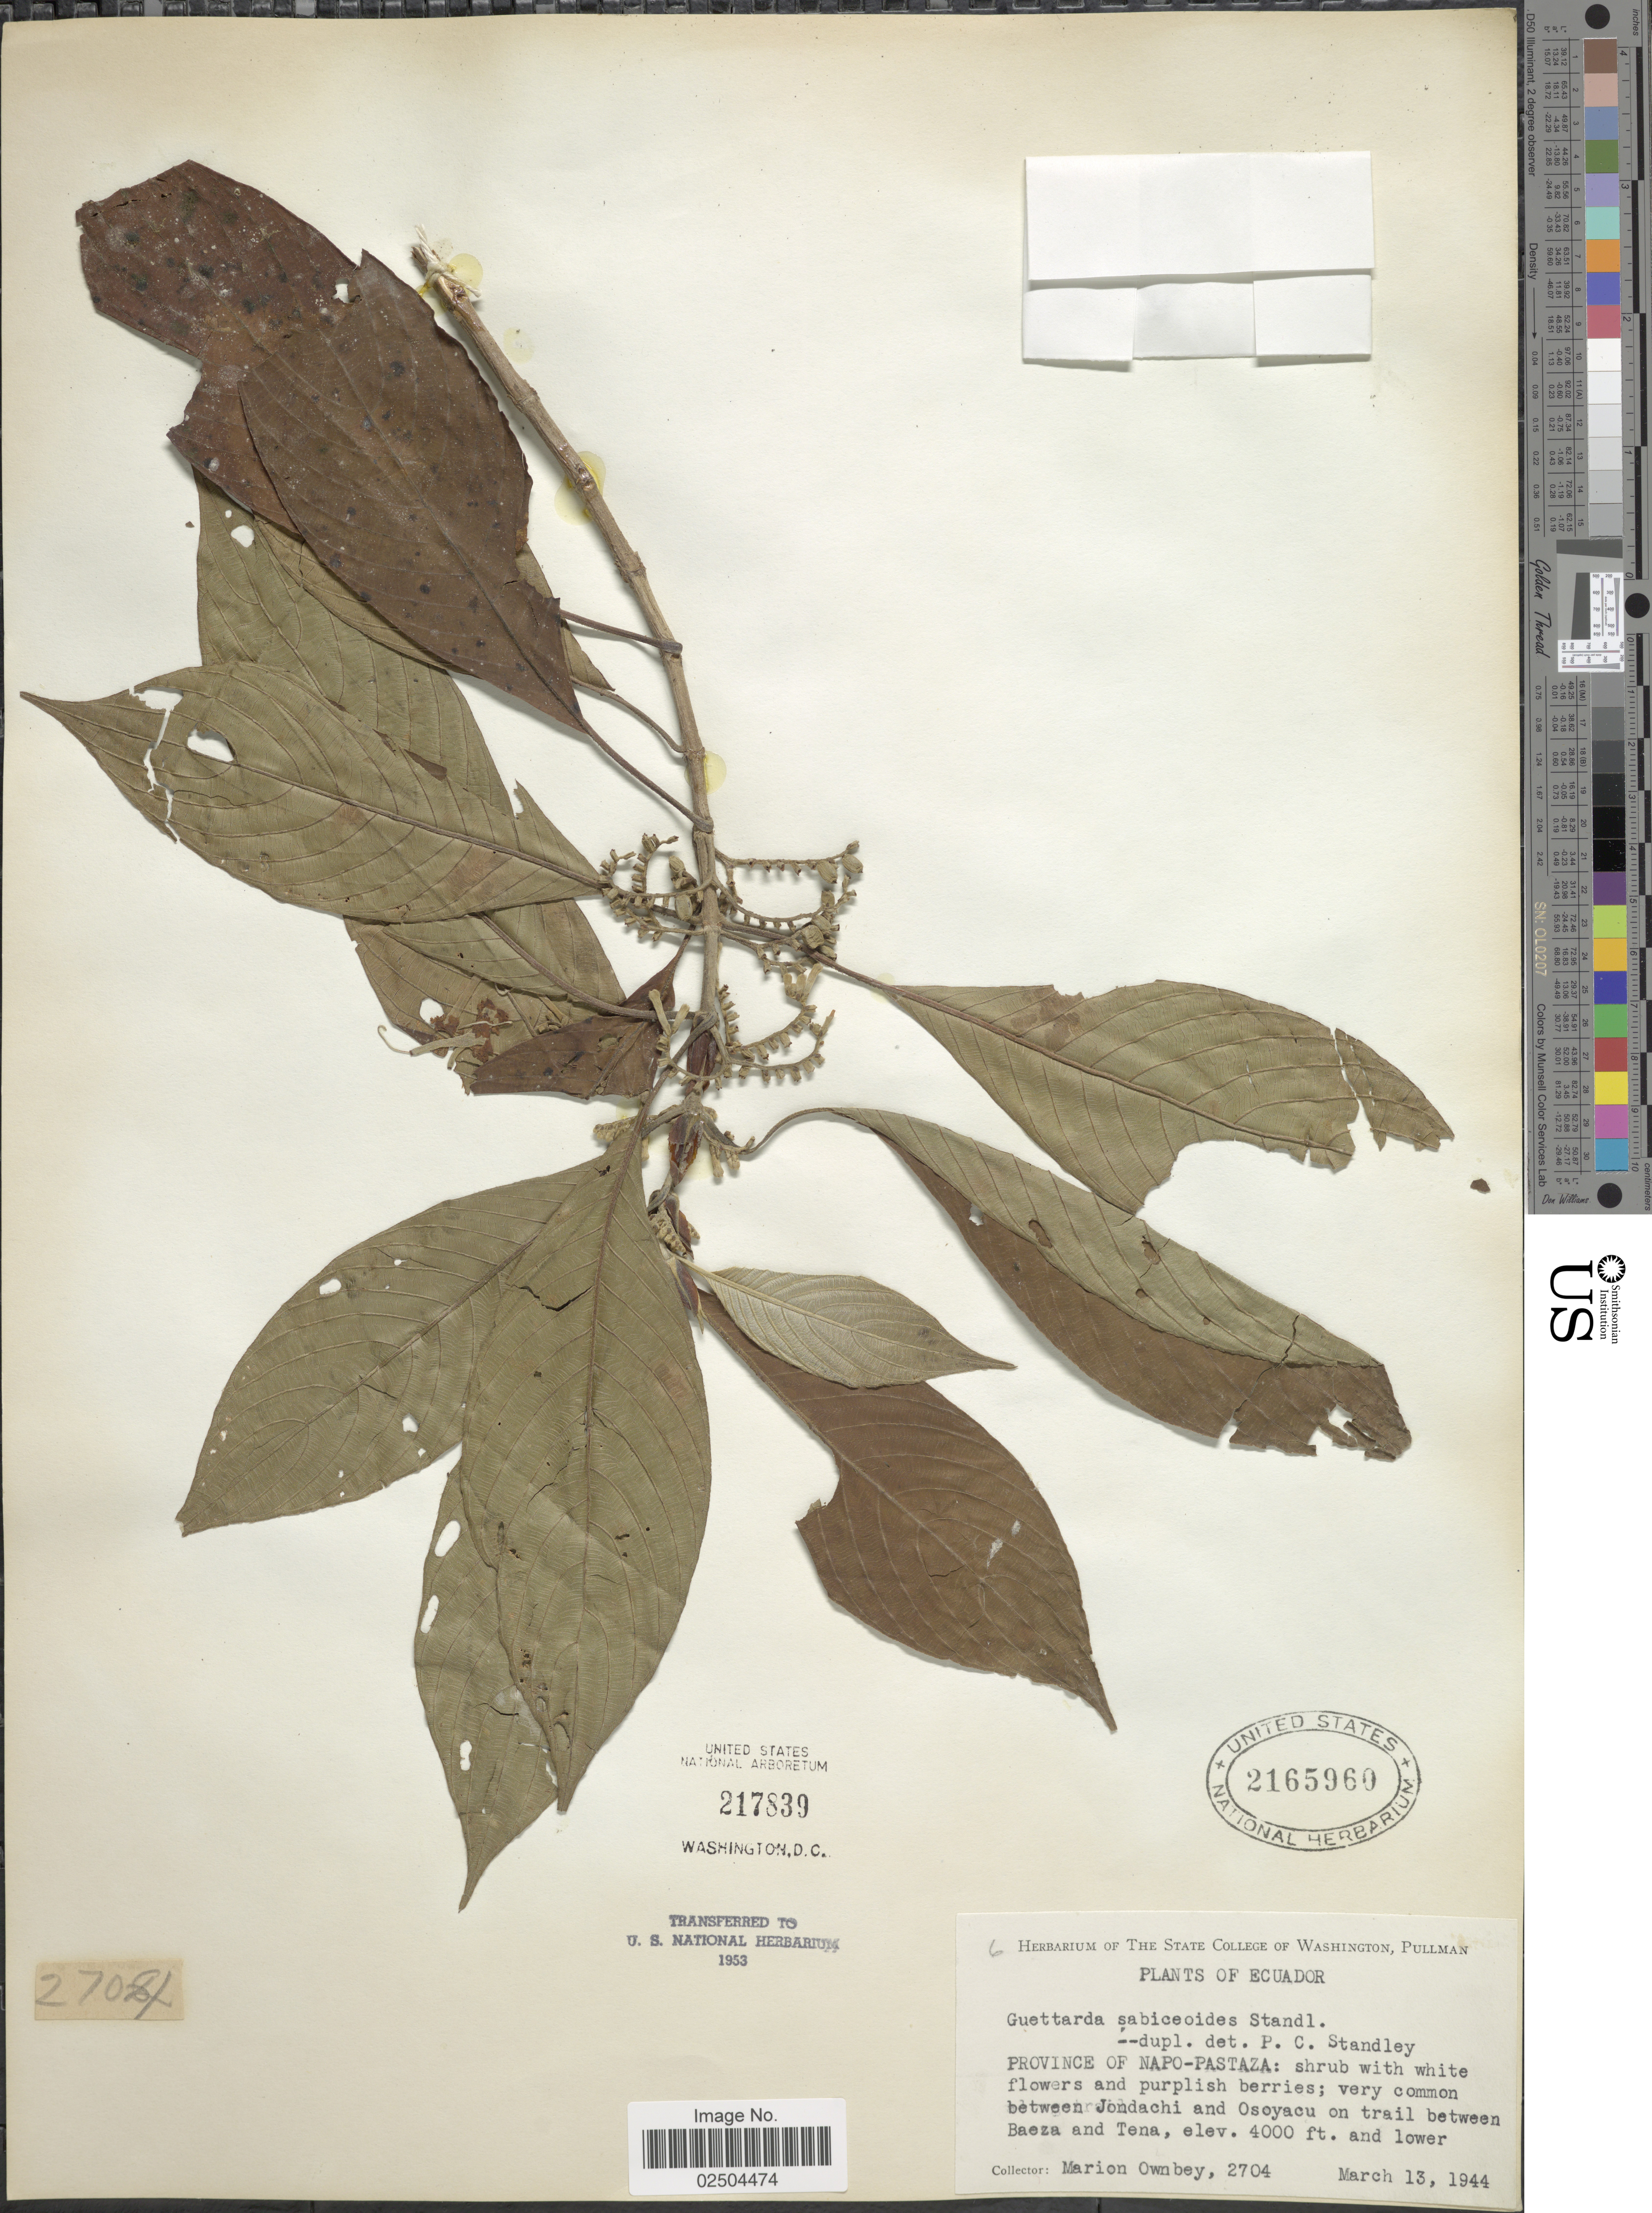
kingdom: Plantae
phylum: Tracheophyta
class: Magnoliopsida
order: Gentianales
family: Rubiaceae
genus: Guettarda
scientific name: Guettarda crispiflora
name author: Vahl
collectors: F. M. Ownbey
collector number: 2704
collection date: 1944-03-13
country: Ecuador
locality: Province of Napo-Pastaza: very common between Jondachi and Osoyacu on trail between Baeza and Tena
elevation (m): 1219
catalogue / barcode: US 2165960